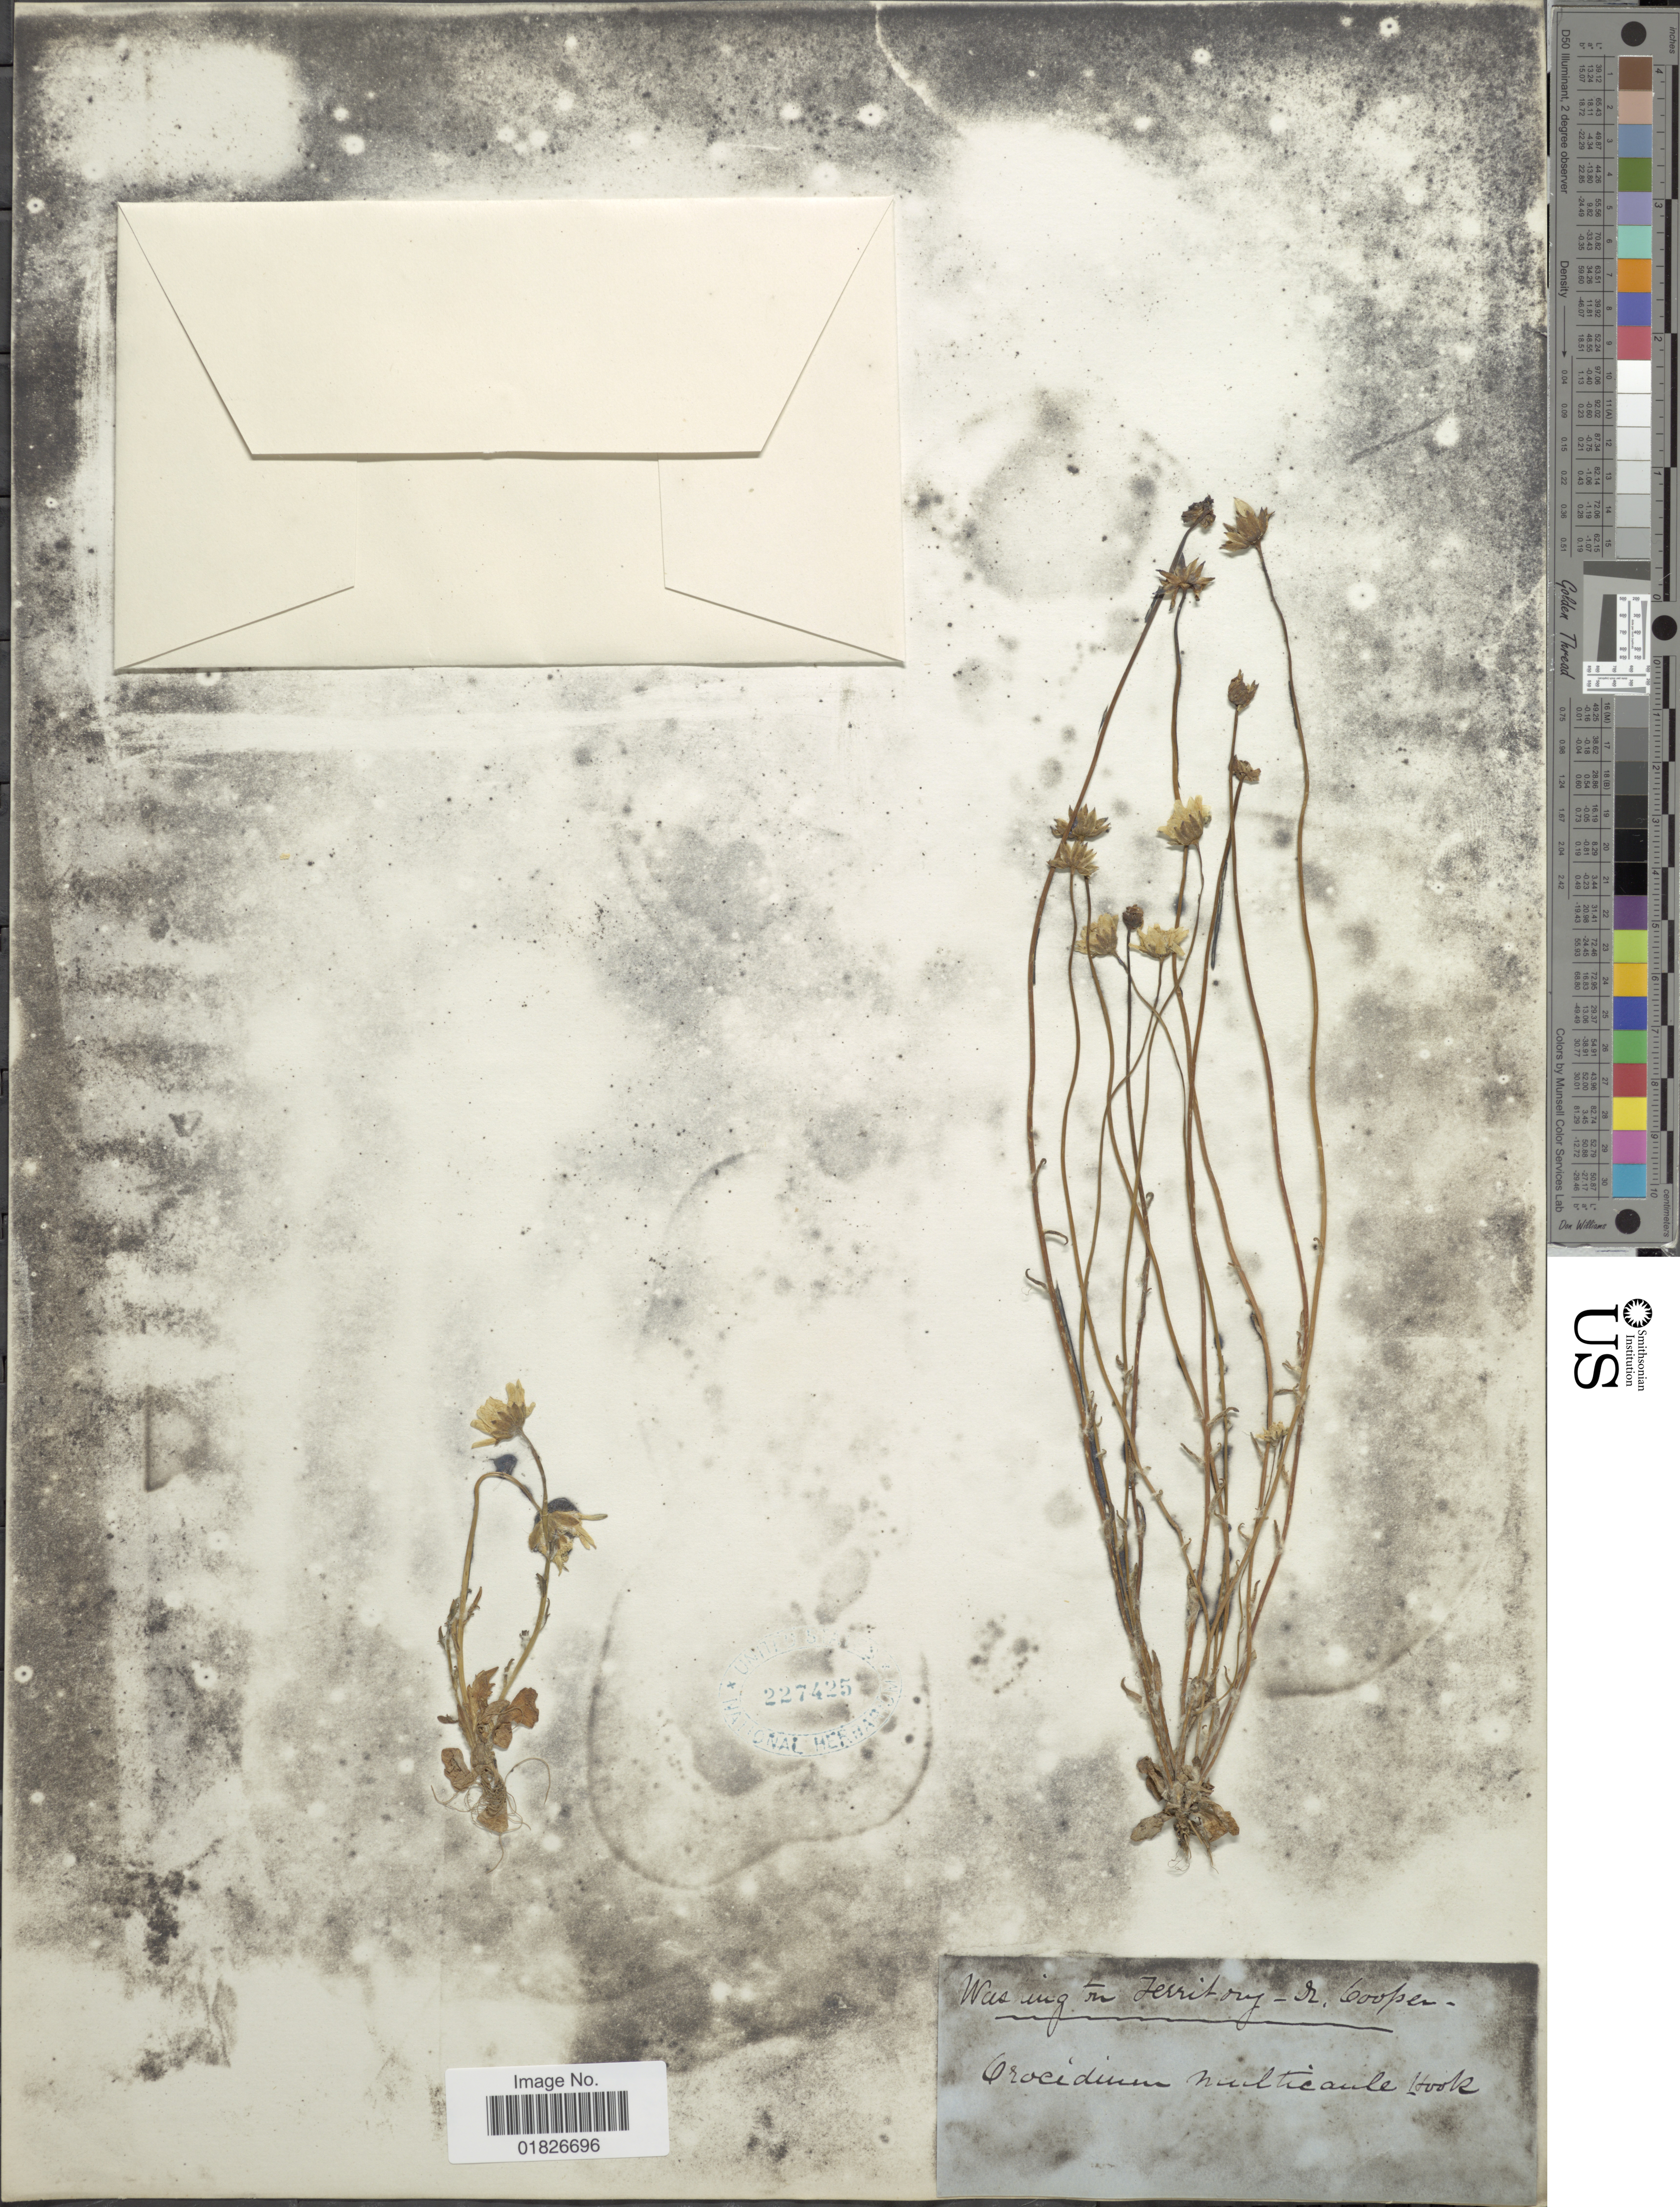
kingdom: Plantae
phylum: Tracheophyta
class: Magnoliopsida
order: Asterales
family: Asteraceae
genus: Crocidium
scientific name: Crocidium pugetense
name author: H. St. John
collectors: Dr. Cooper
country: United States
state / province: Washington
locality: Washington Territory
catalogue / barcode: US 227425